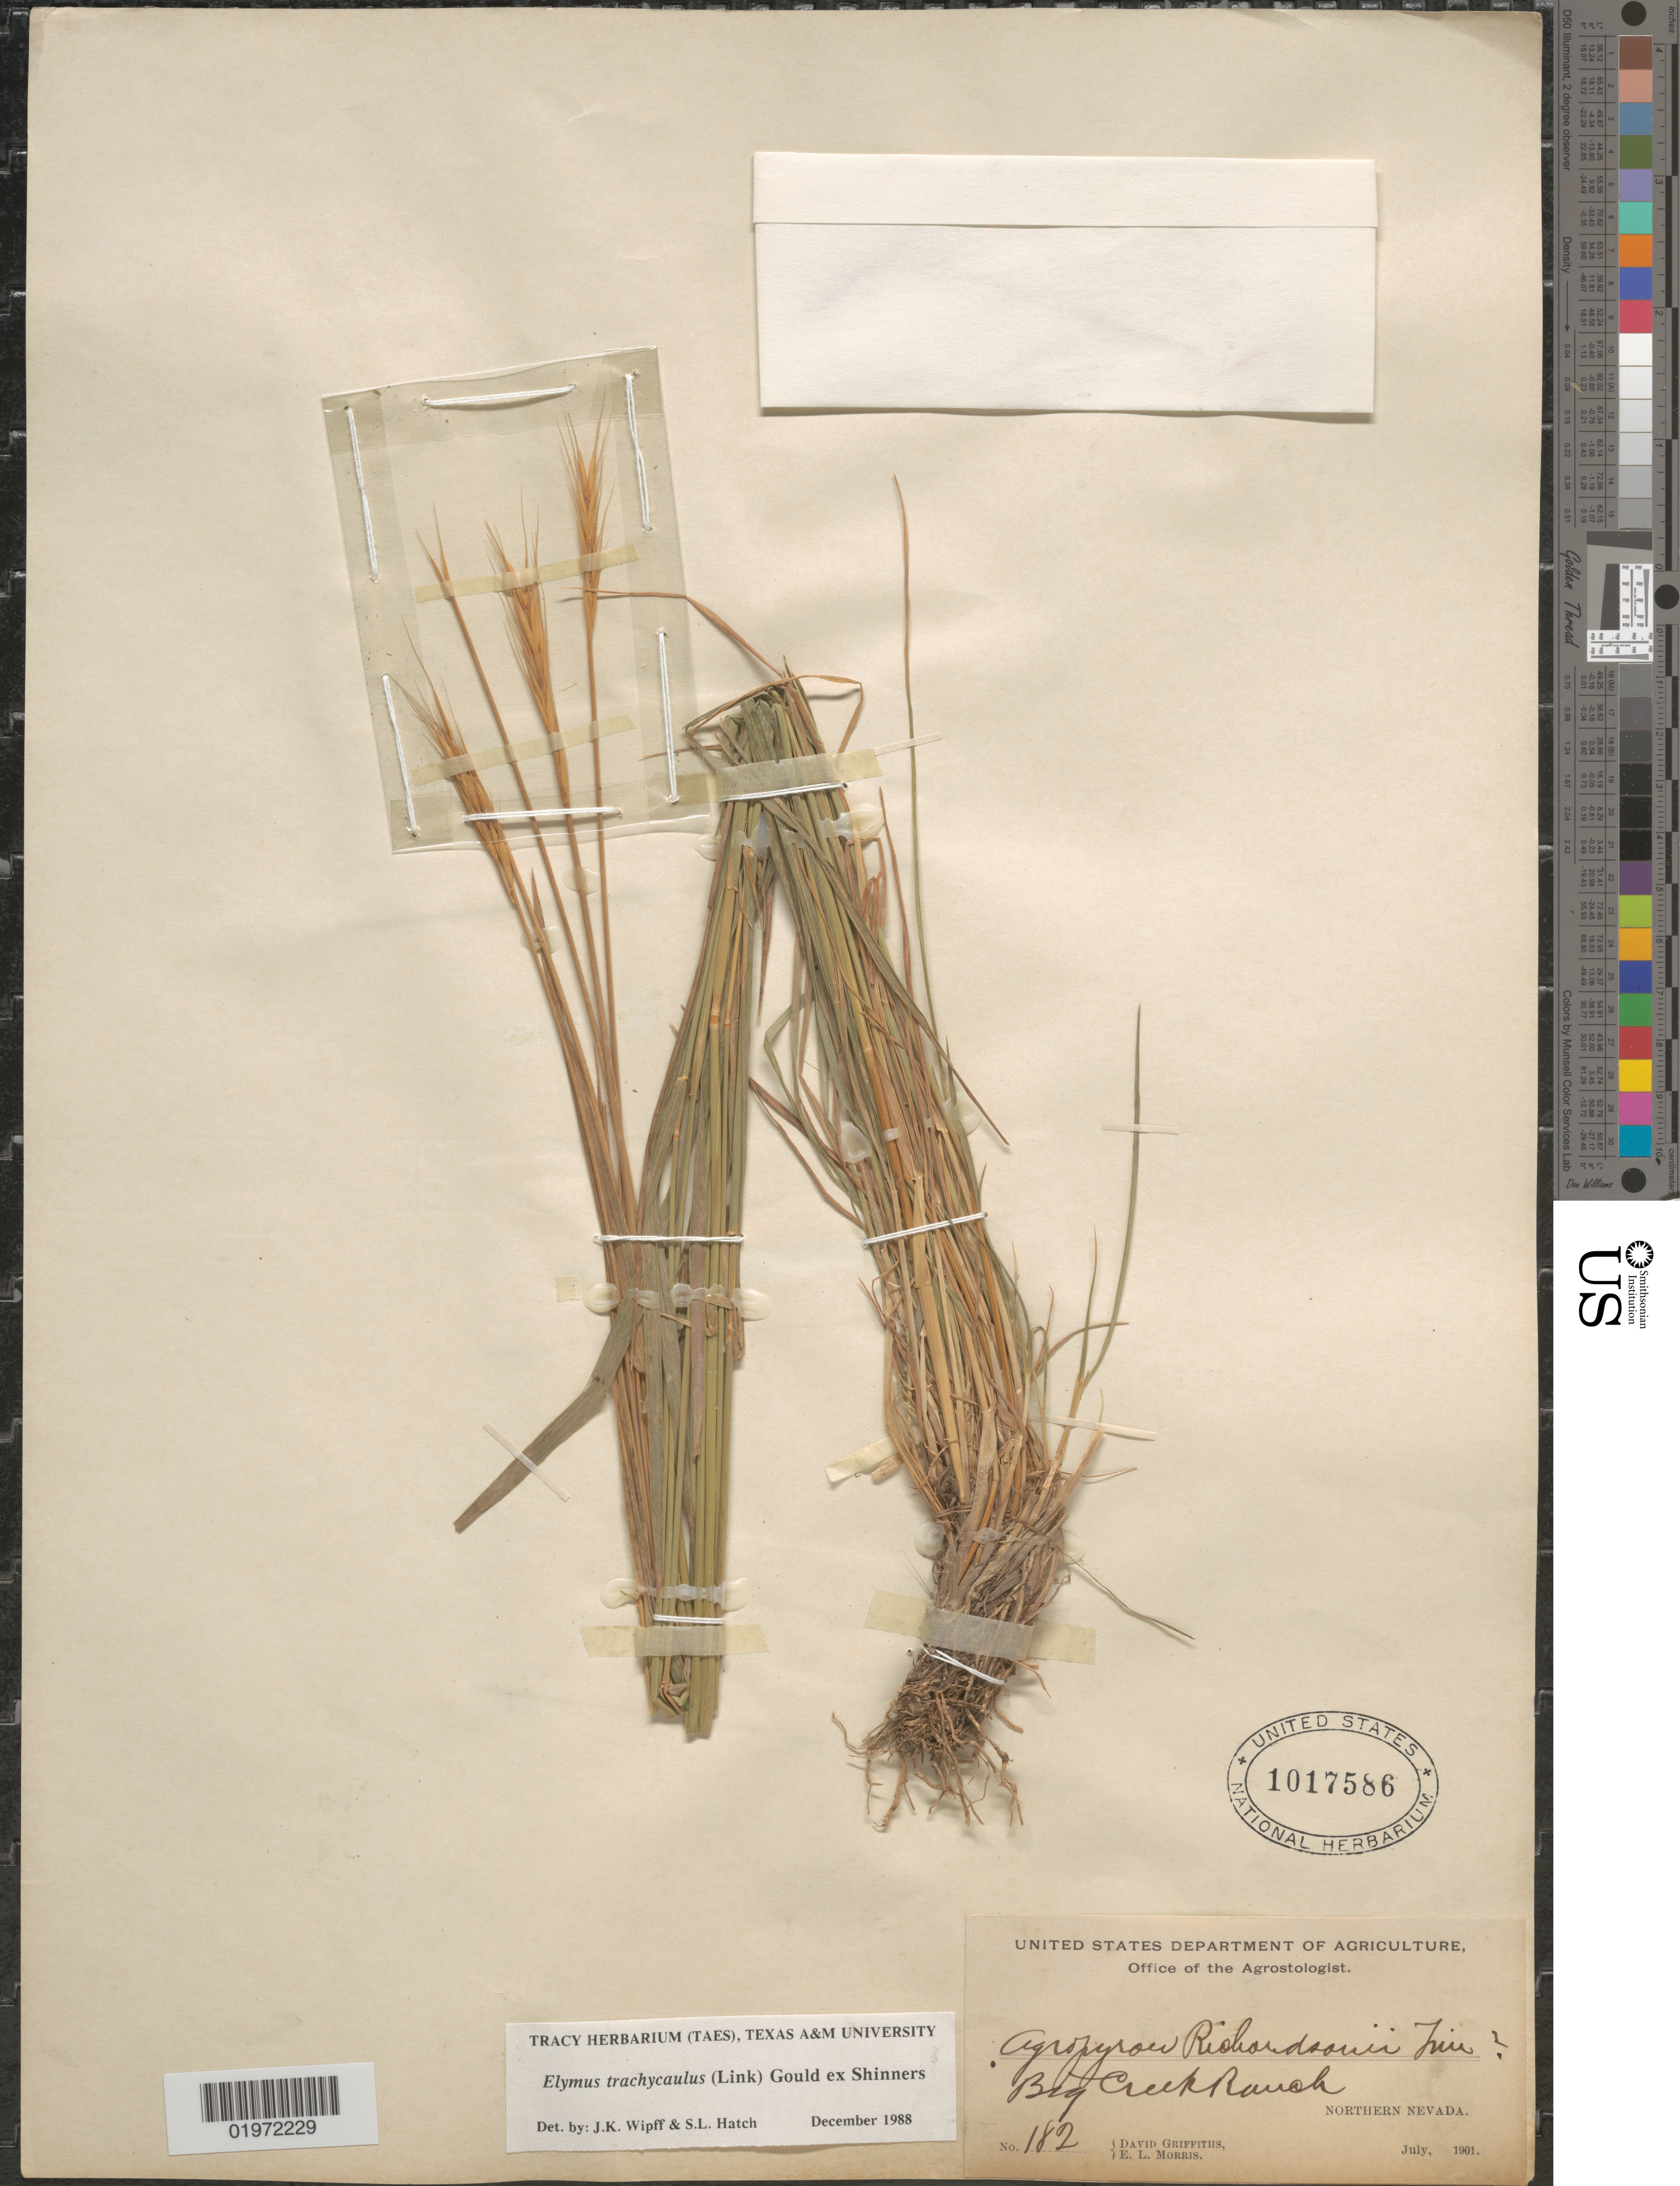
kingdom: Plantae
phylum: Tracheophyta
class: Liliopsida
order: Poales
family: Poaceae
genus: Elymus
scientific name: Elymus trachycaulus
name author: (Link) Gould ex Shinners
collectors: D. Griffiths & E. Morris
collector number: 182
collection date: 1901-07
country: United States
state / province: Nevada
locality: Big Creek Ranch. Northern Nevada.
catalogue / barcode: US 1017586